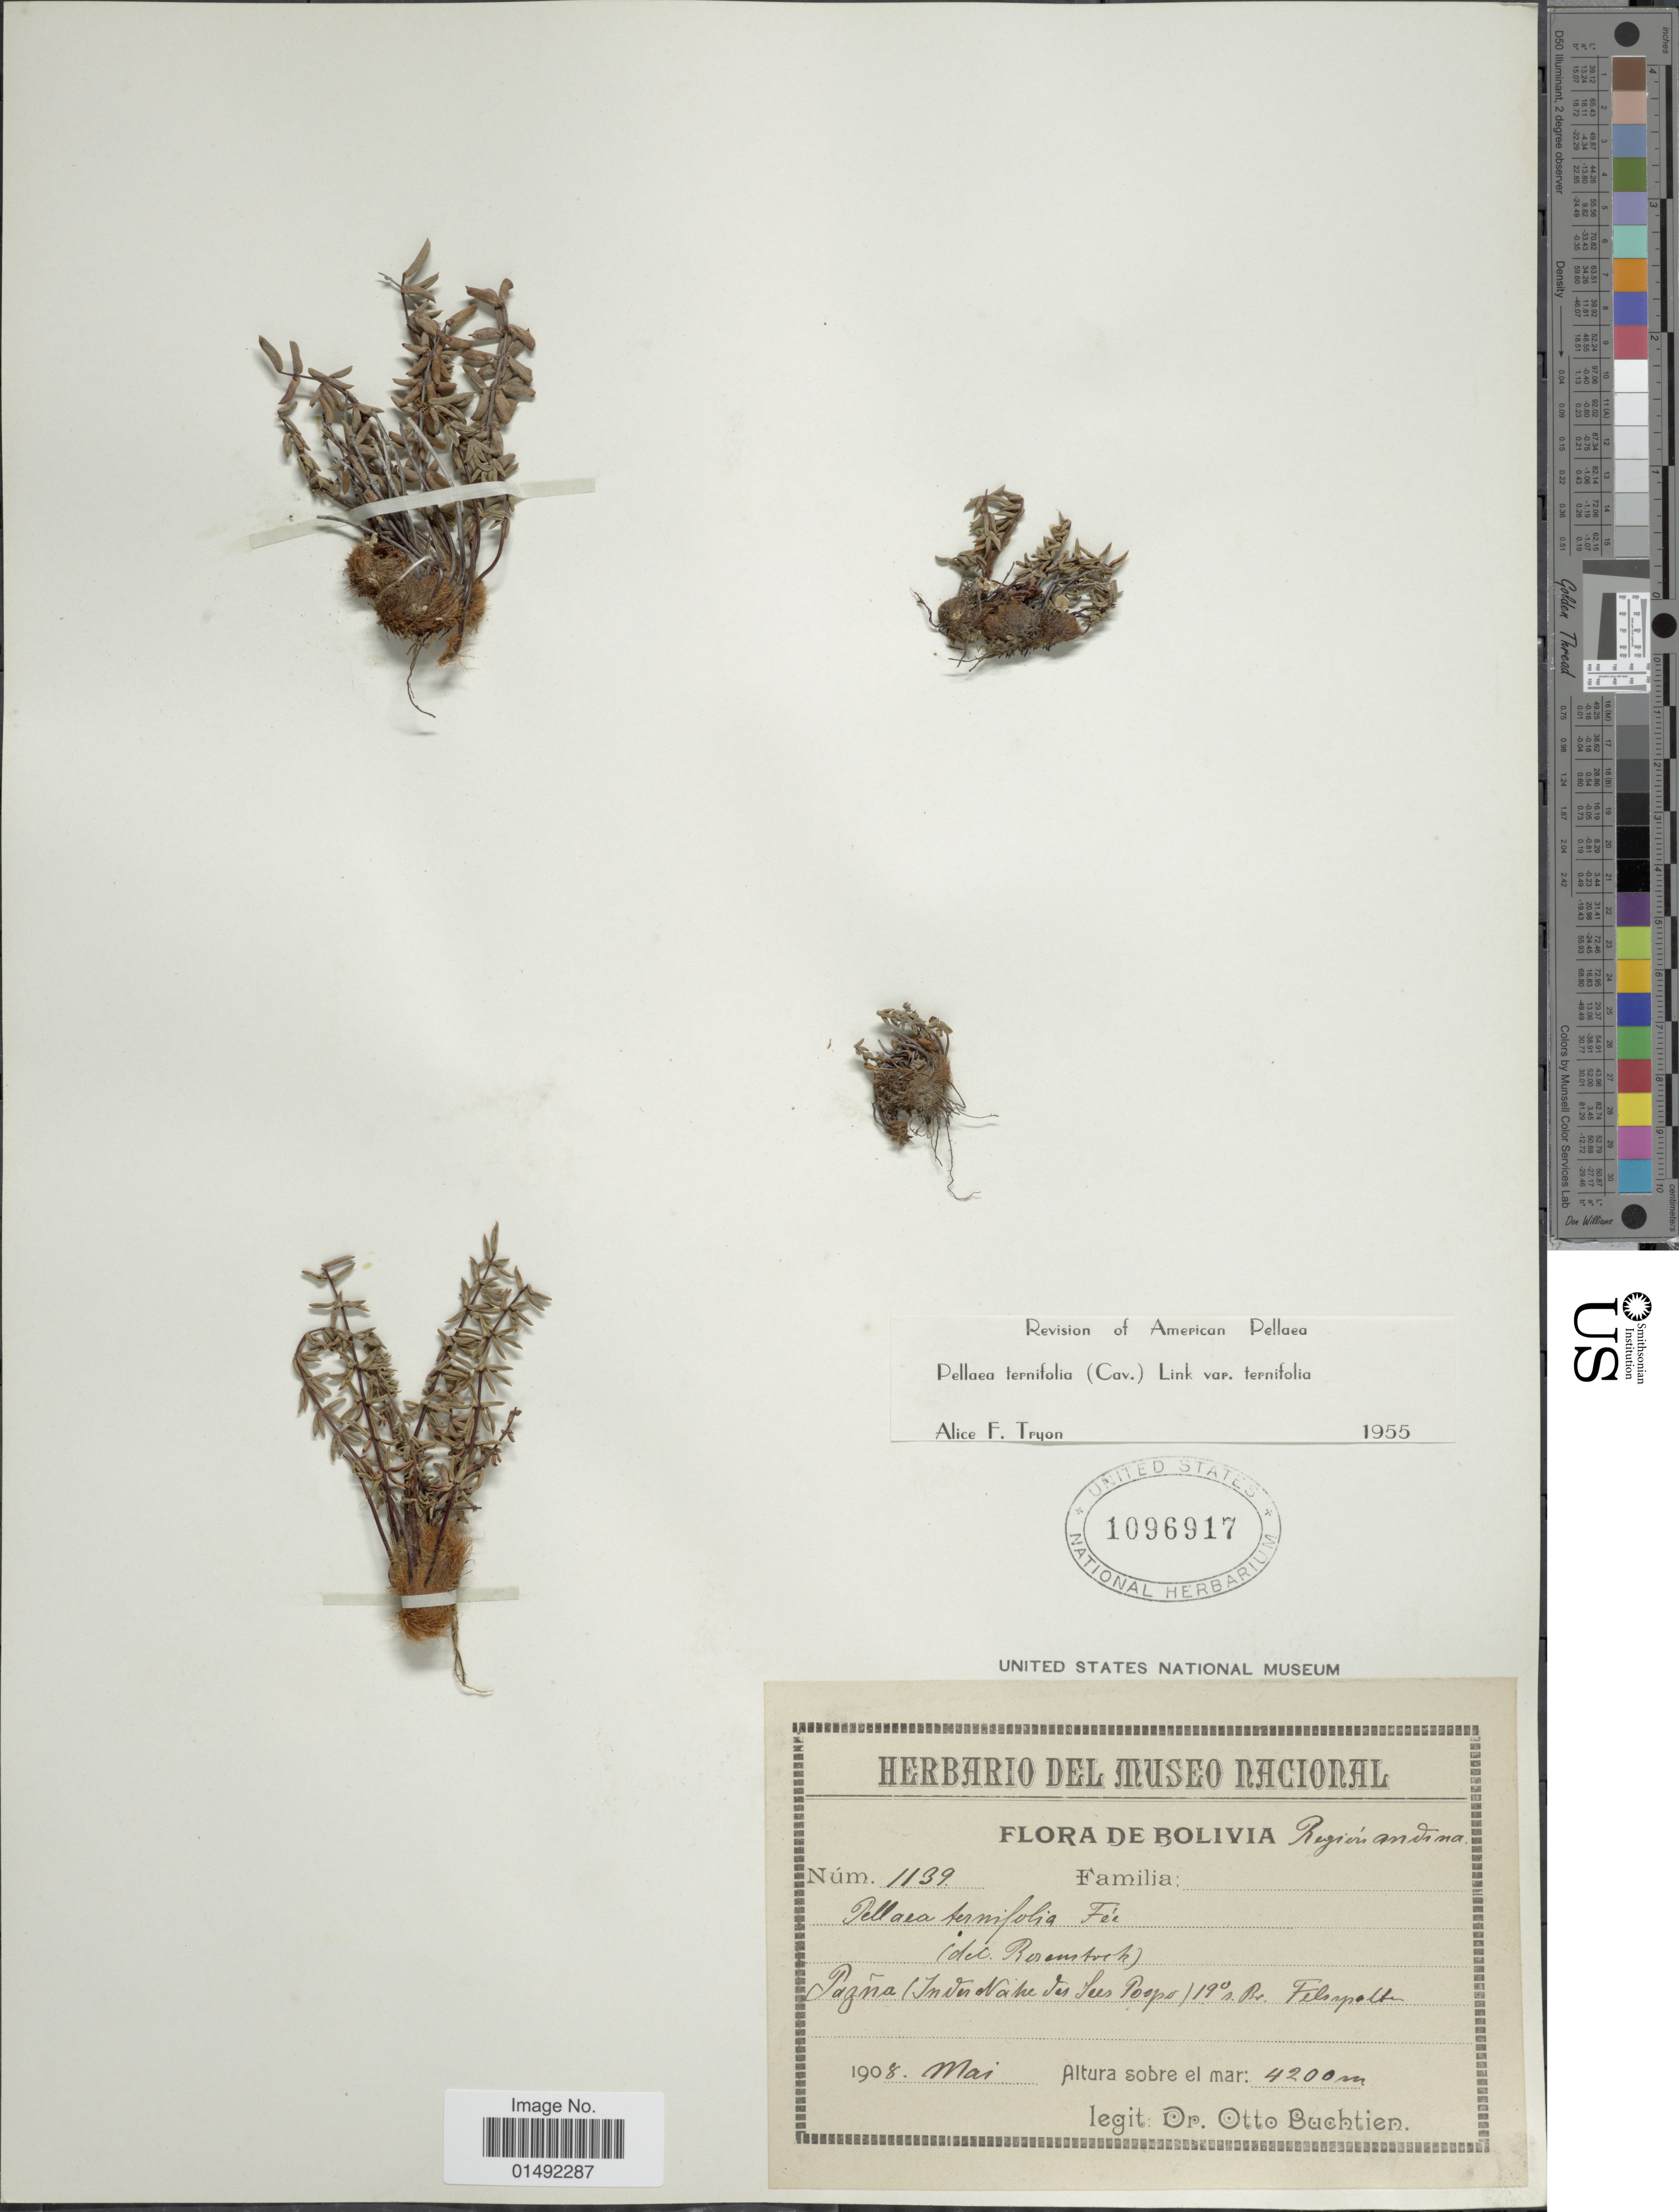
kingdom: Plantae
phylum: Tracheophyta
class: Polypodiopsida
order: Polypodiales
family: Pteridaceae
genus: Pellaea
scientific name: Pellaea ternifolia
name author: (Cav.) Link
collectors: O. Buchtien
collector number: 1139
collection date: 1908-05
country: Bolivia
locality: Pagña (In der Nahe des Sur Poopo)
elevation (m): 4200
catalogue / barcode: US 1096917